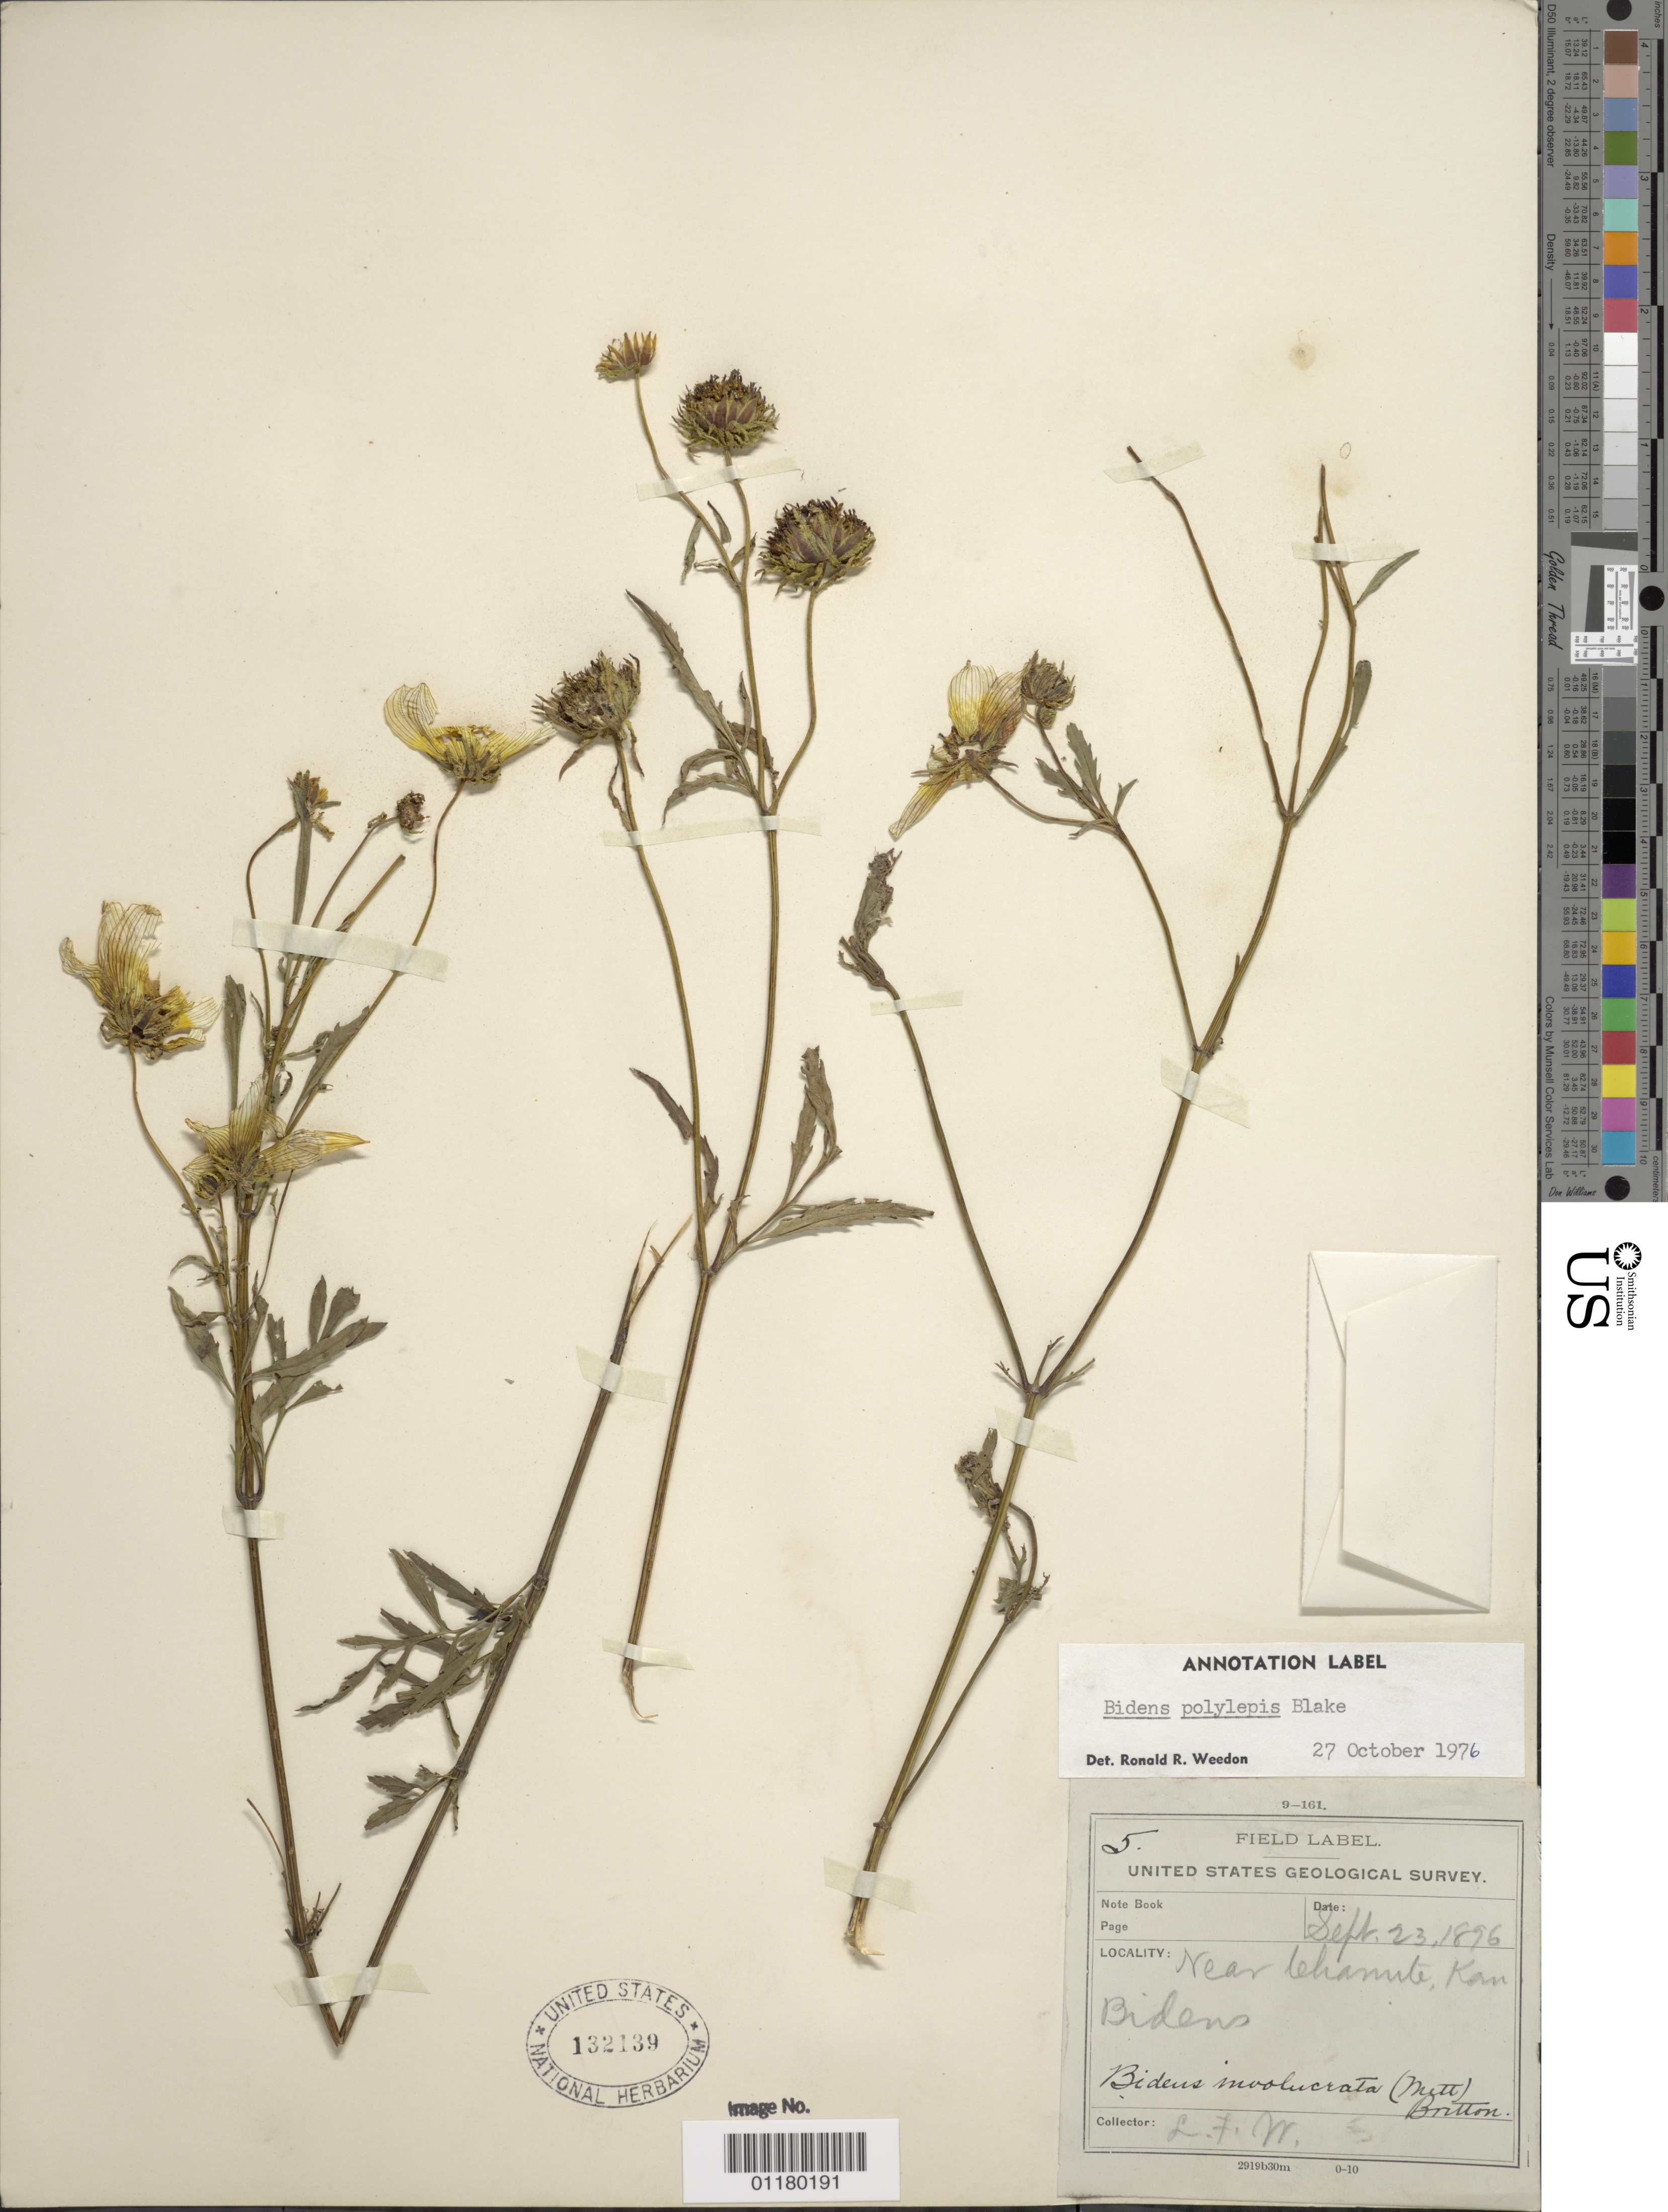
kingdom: Plantae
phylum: Tracheophyta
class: Magnoliopsida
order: Asterales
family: Asteraceae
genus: Bidens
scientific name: Bidens polylepis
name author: S.F. Blake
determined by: Weedon, R. R.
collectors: L. F. Ward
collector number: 5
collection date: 1896-09-23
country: United States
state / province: Kansas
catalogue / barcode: US 132139